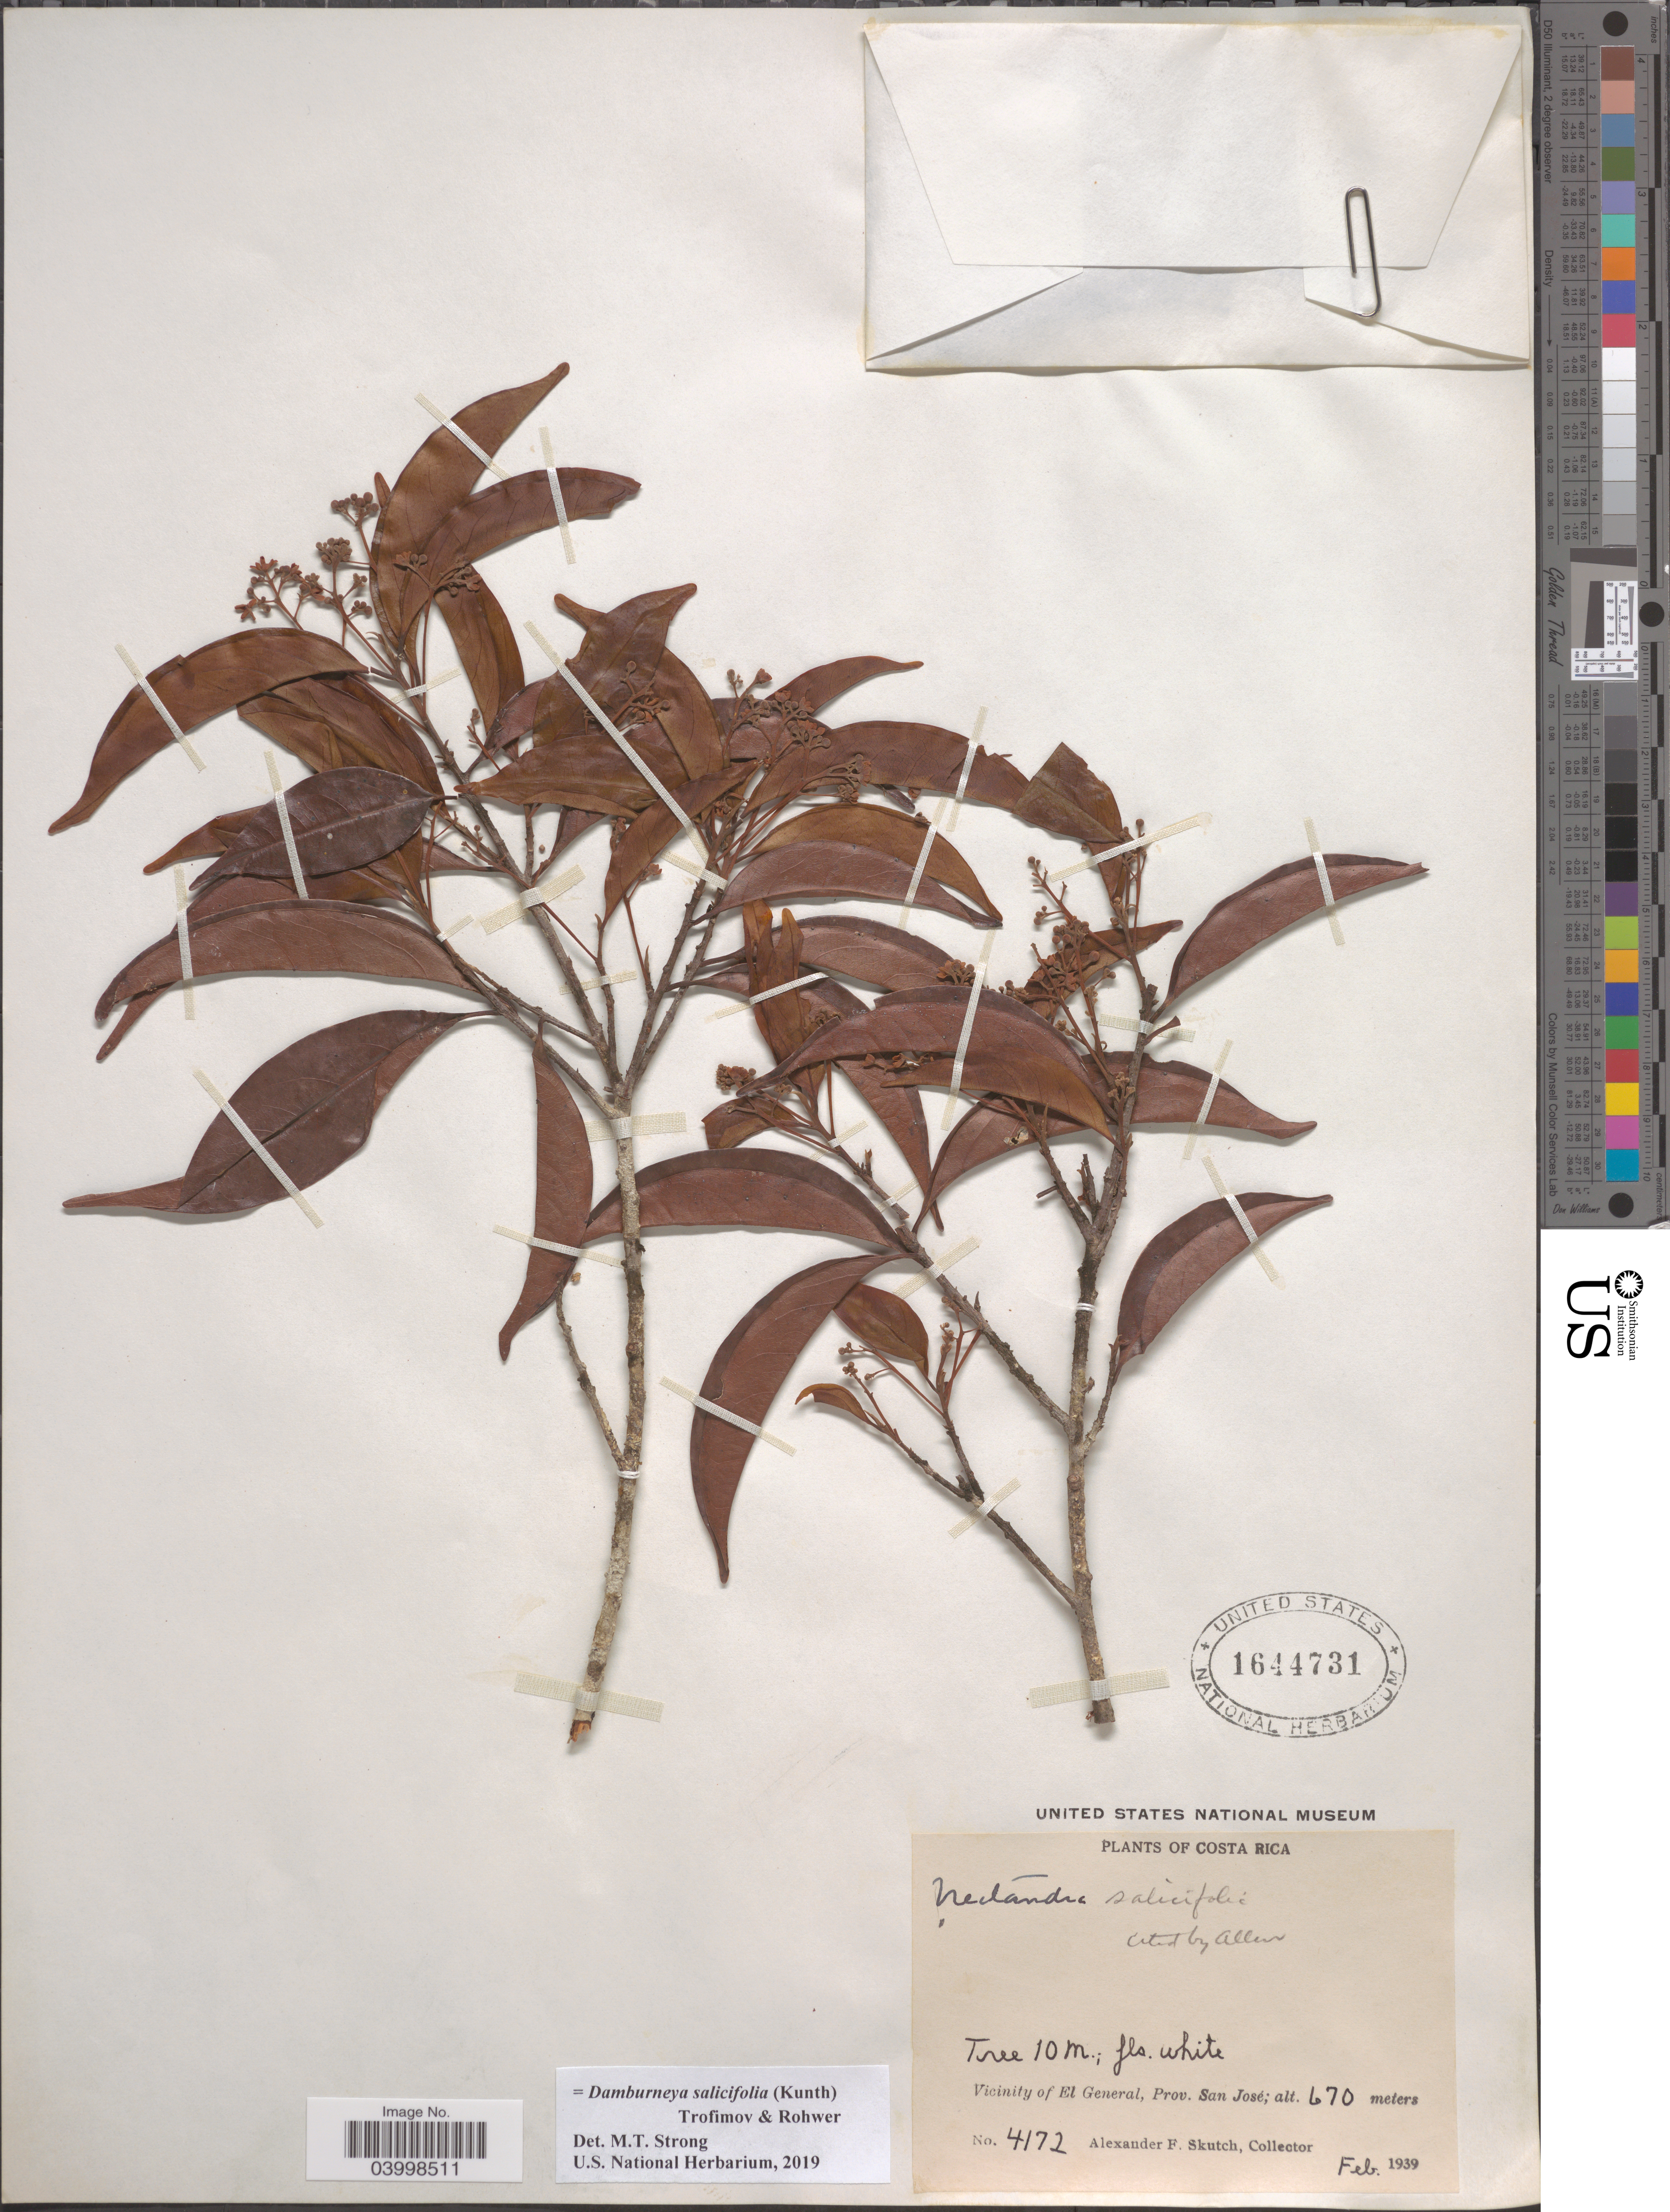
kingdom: Plantae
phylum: Tracheophyta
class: Magnoliopsida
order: Laurales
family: Lauraceae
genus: Damburneya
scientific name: Damburneya salicifolia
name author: (Kunth) Trofimov & Rohwer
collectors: A. F. Skutch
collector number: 4172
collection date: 1939-02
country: Costa Rica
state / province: San José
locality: Vicinity of El General, Prov. San José.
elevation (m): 670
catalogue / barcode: US 1644731